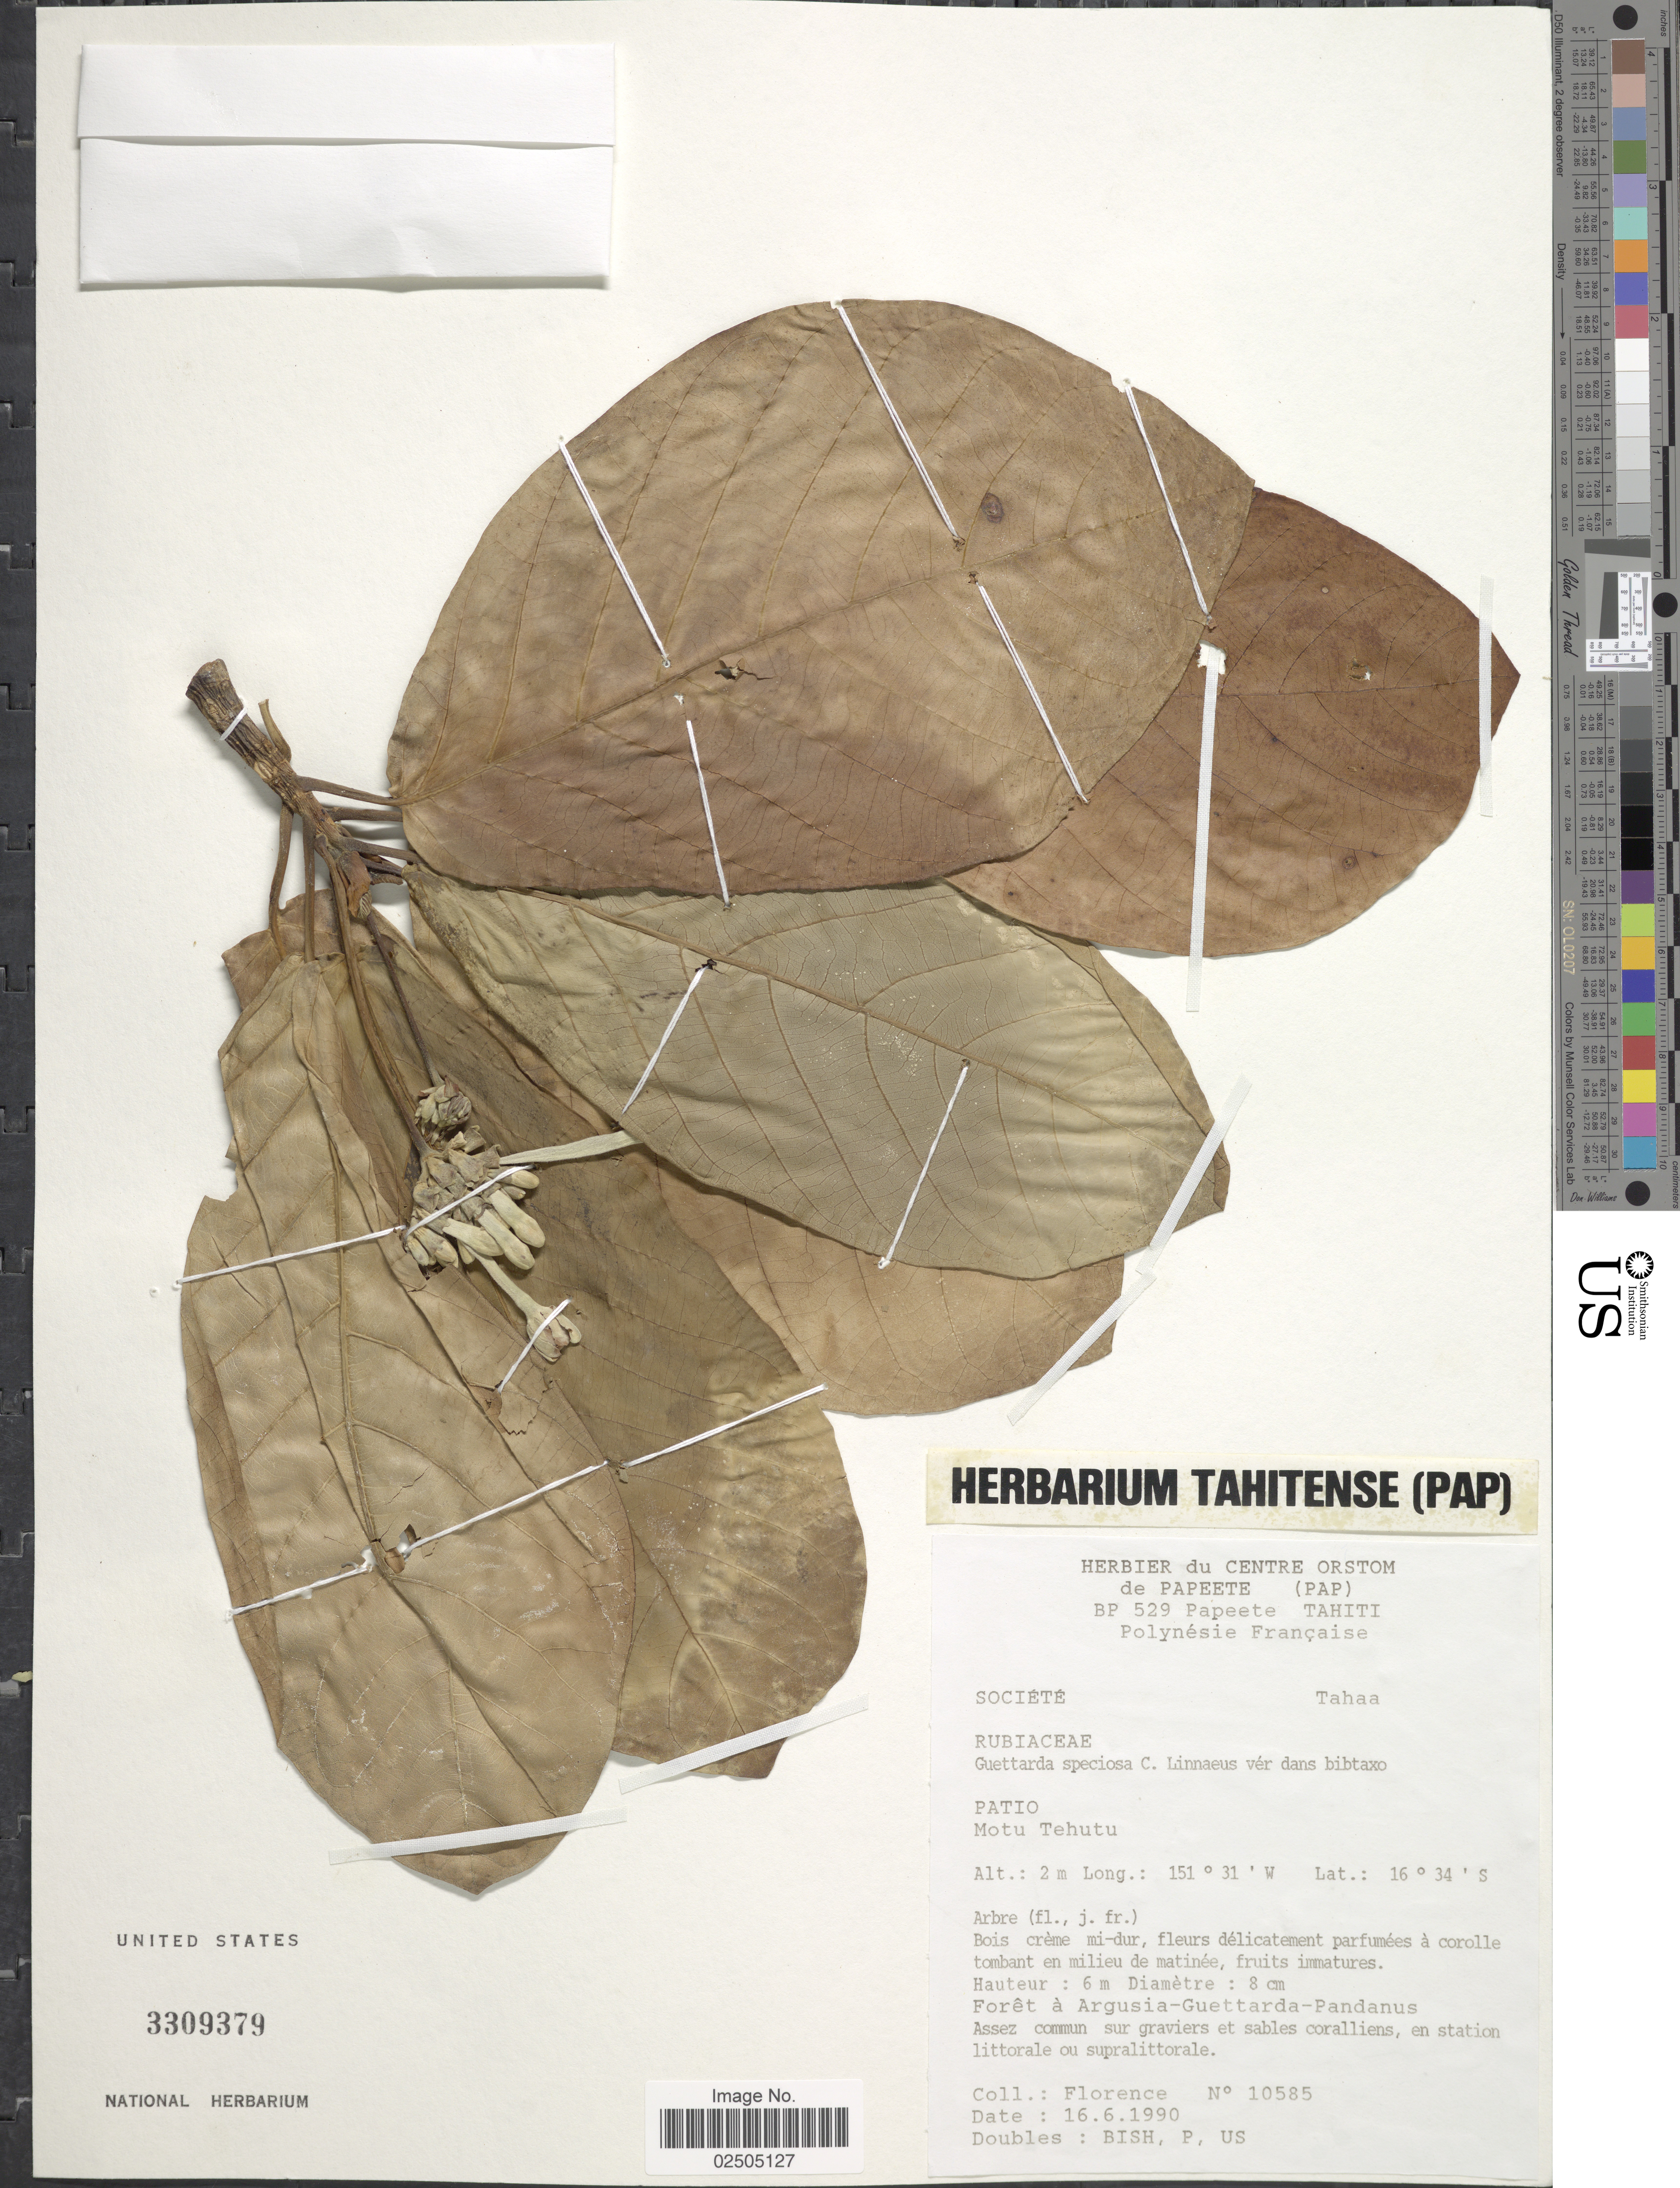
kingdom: Plantae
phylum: Tracheophyta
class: Magnoliopsida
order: Gentianales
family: Rubiaceae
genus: Guettarda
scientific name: Guettarda speciosa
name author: L.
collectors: -. Florence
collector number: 10585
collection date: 1990-06-16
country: French Polynesia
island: Tahaa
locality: Societe, Tahaa, Patio, Motu Tehutu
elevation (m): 2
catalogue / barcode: US 3309379